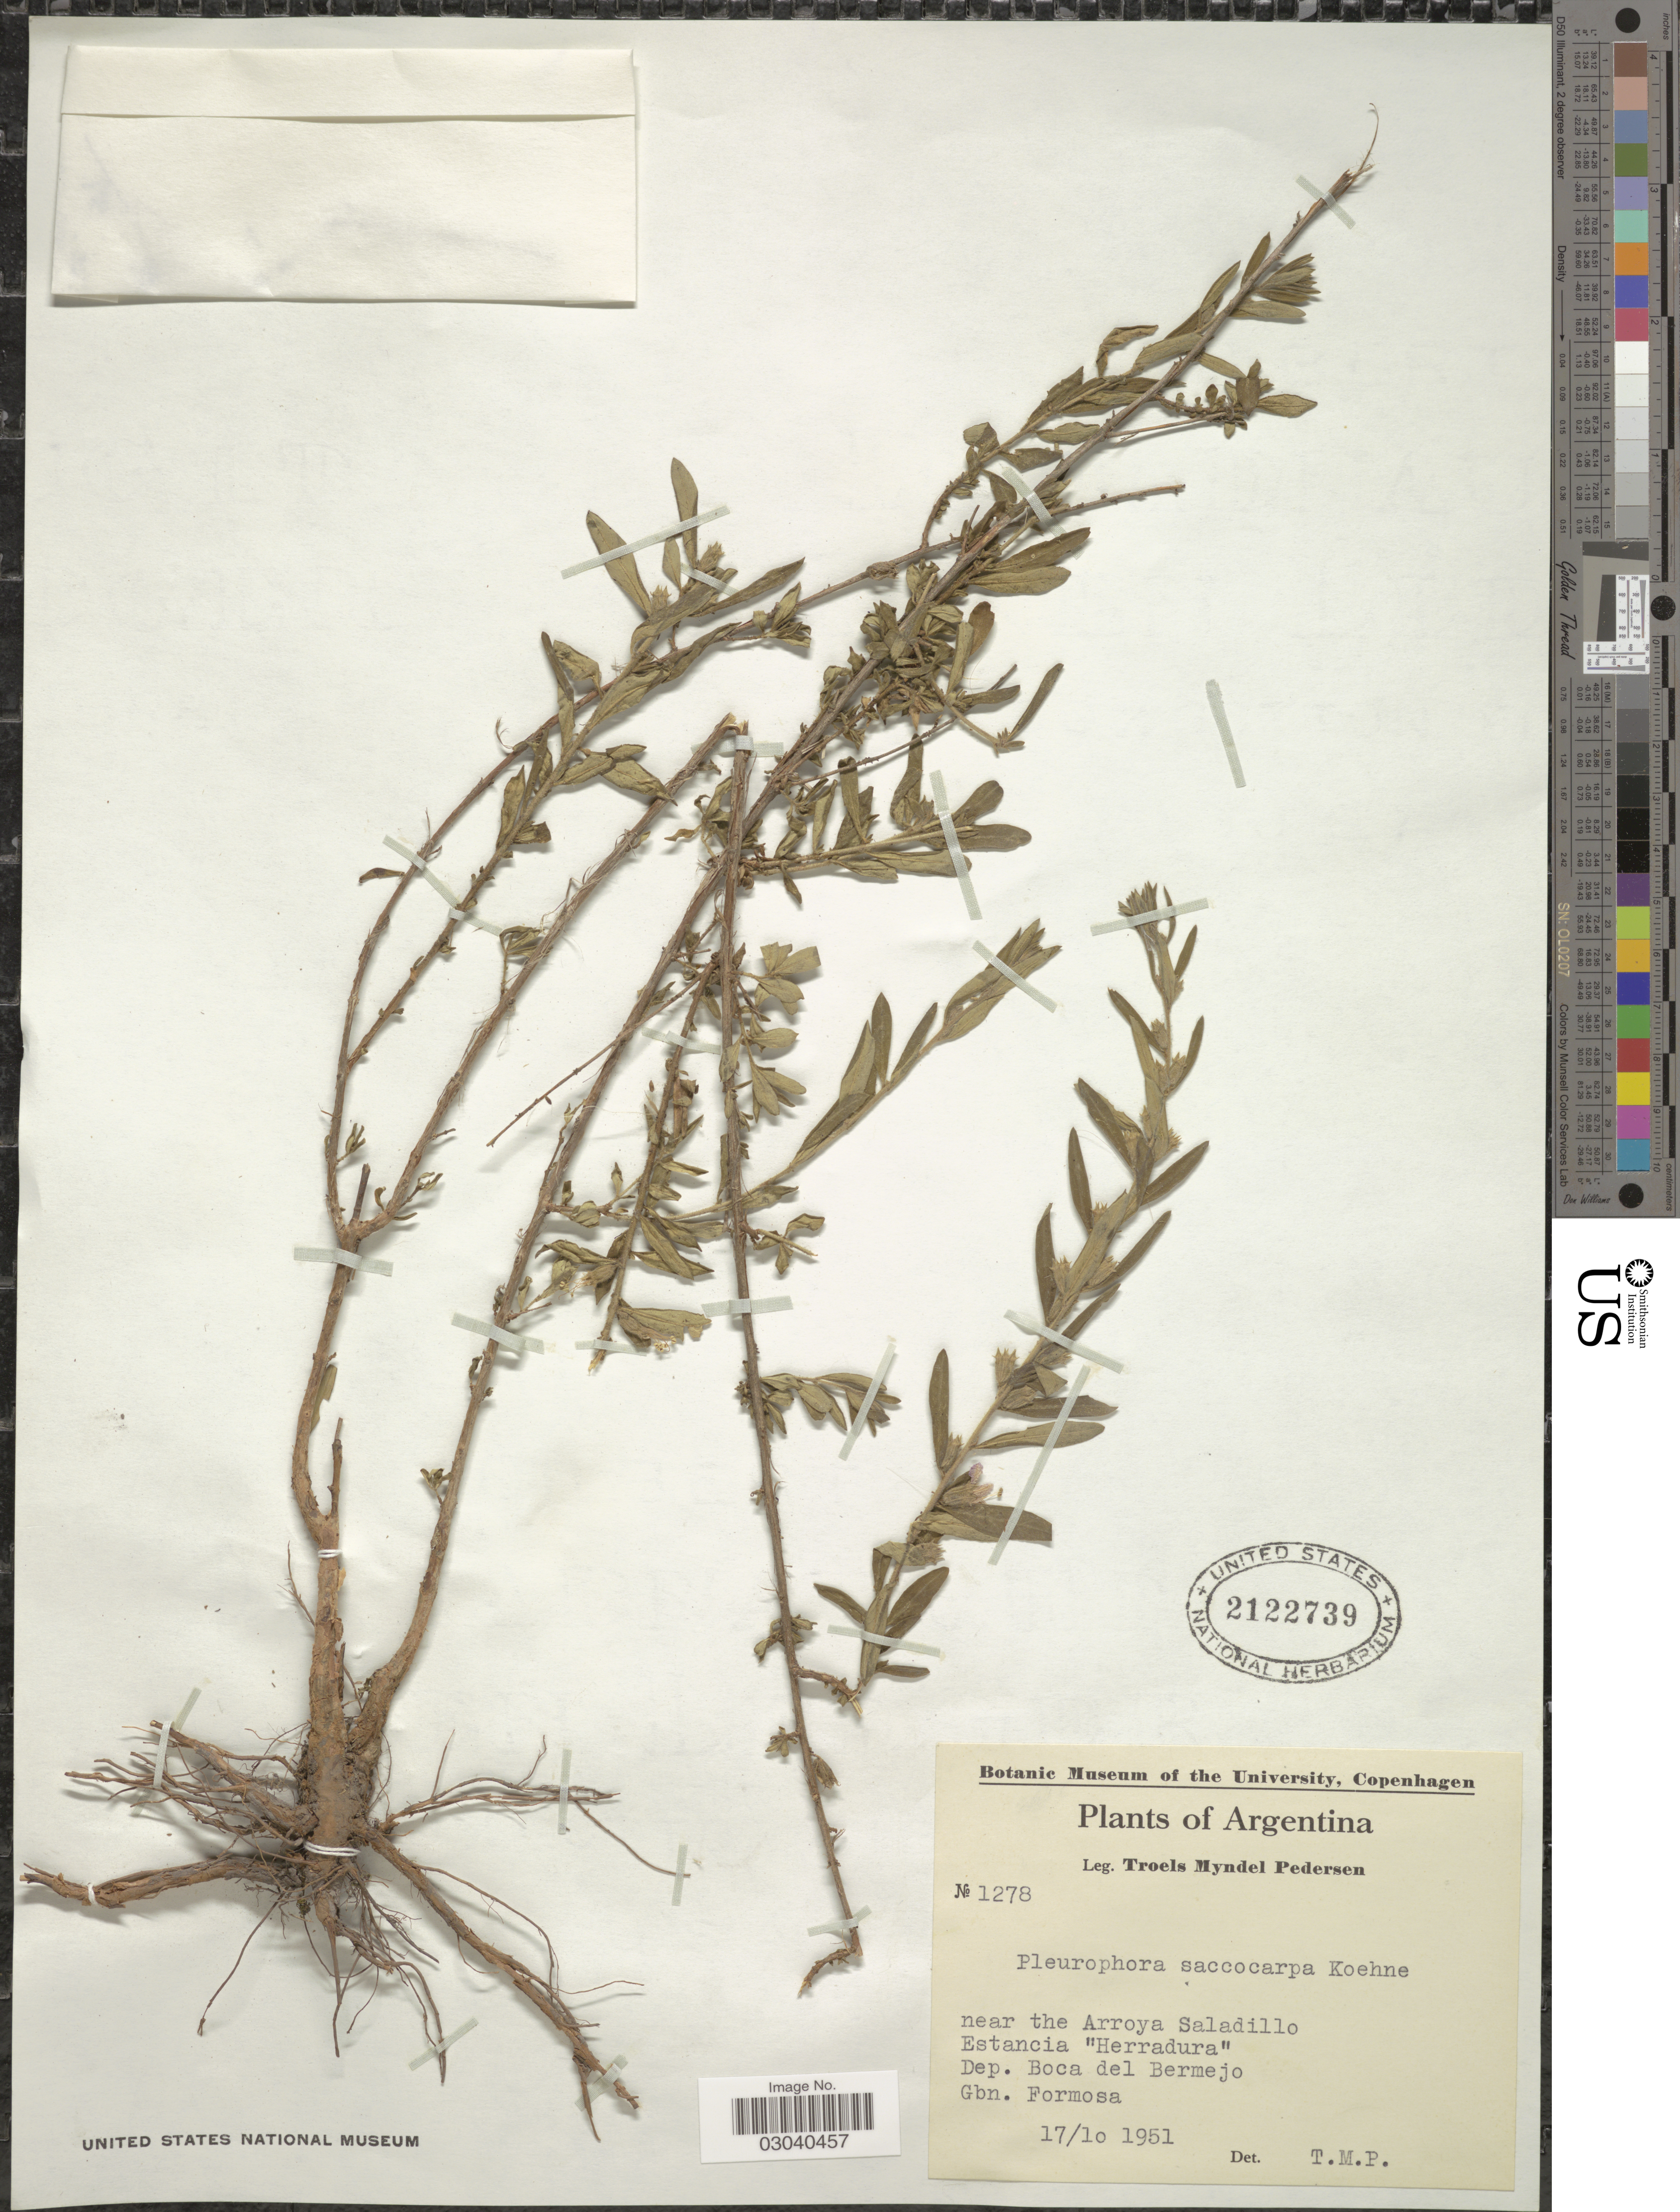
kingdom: Plantae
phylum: Tracheophyta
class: Magnoliopsida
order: Myrtales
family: Lythraceae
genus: Pleurophora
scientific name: Pleurophora saccocarpa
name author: Koehne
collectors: T. Pederson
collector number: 1278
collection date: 1951-10-17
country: Argentina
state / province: Formosa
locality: Near the Arroya Saladillo Estancia "Herradura". Dep. Boca del Bermejo. Gbn. Formosa.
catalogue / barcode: US 2122739